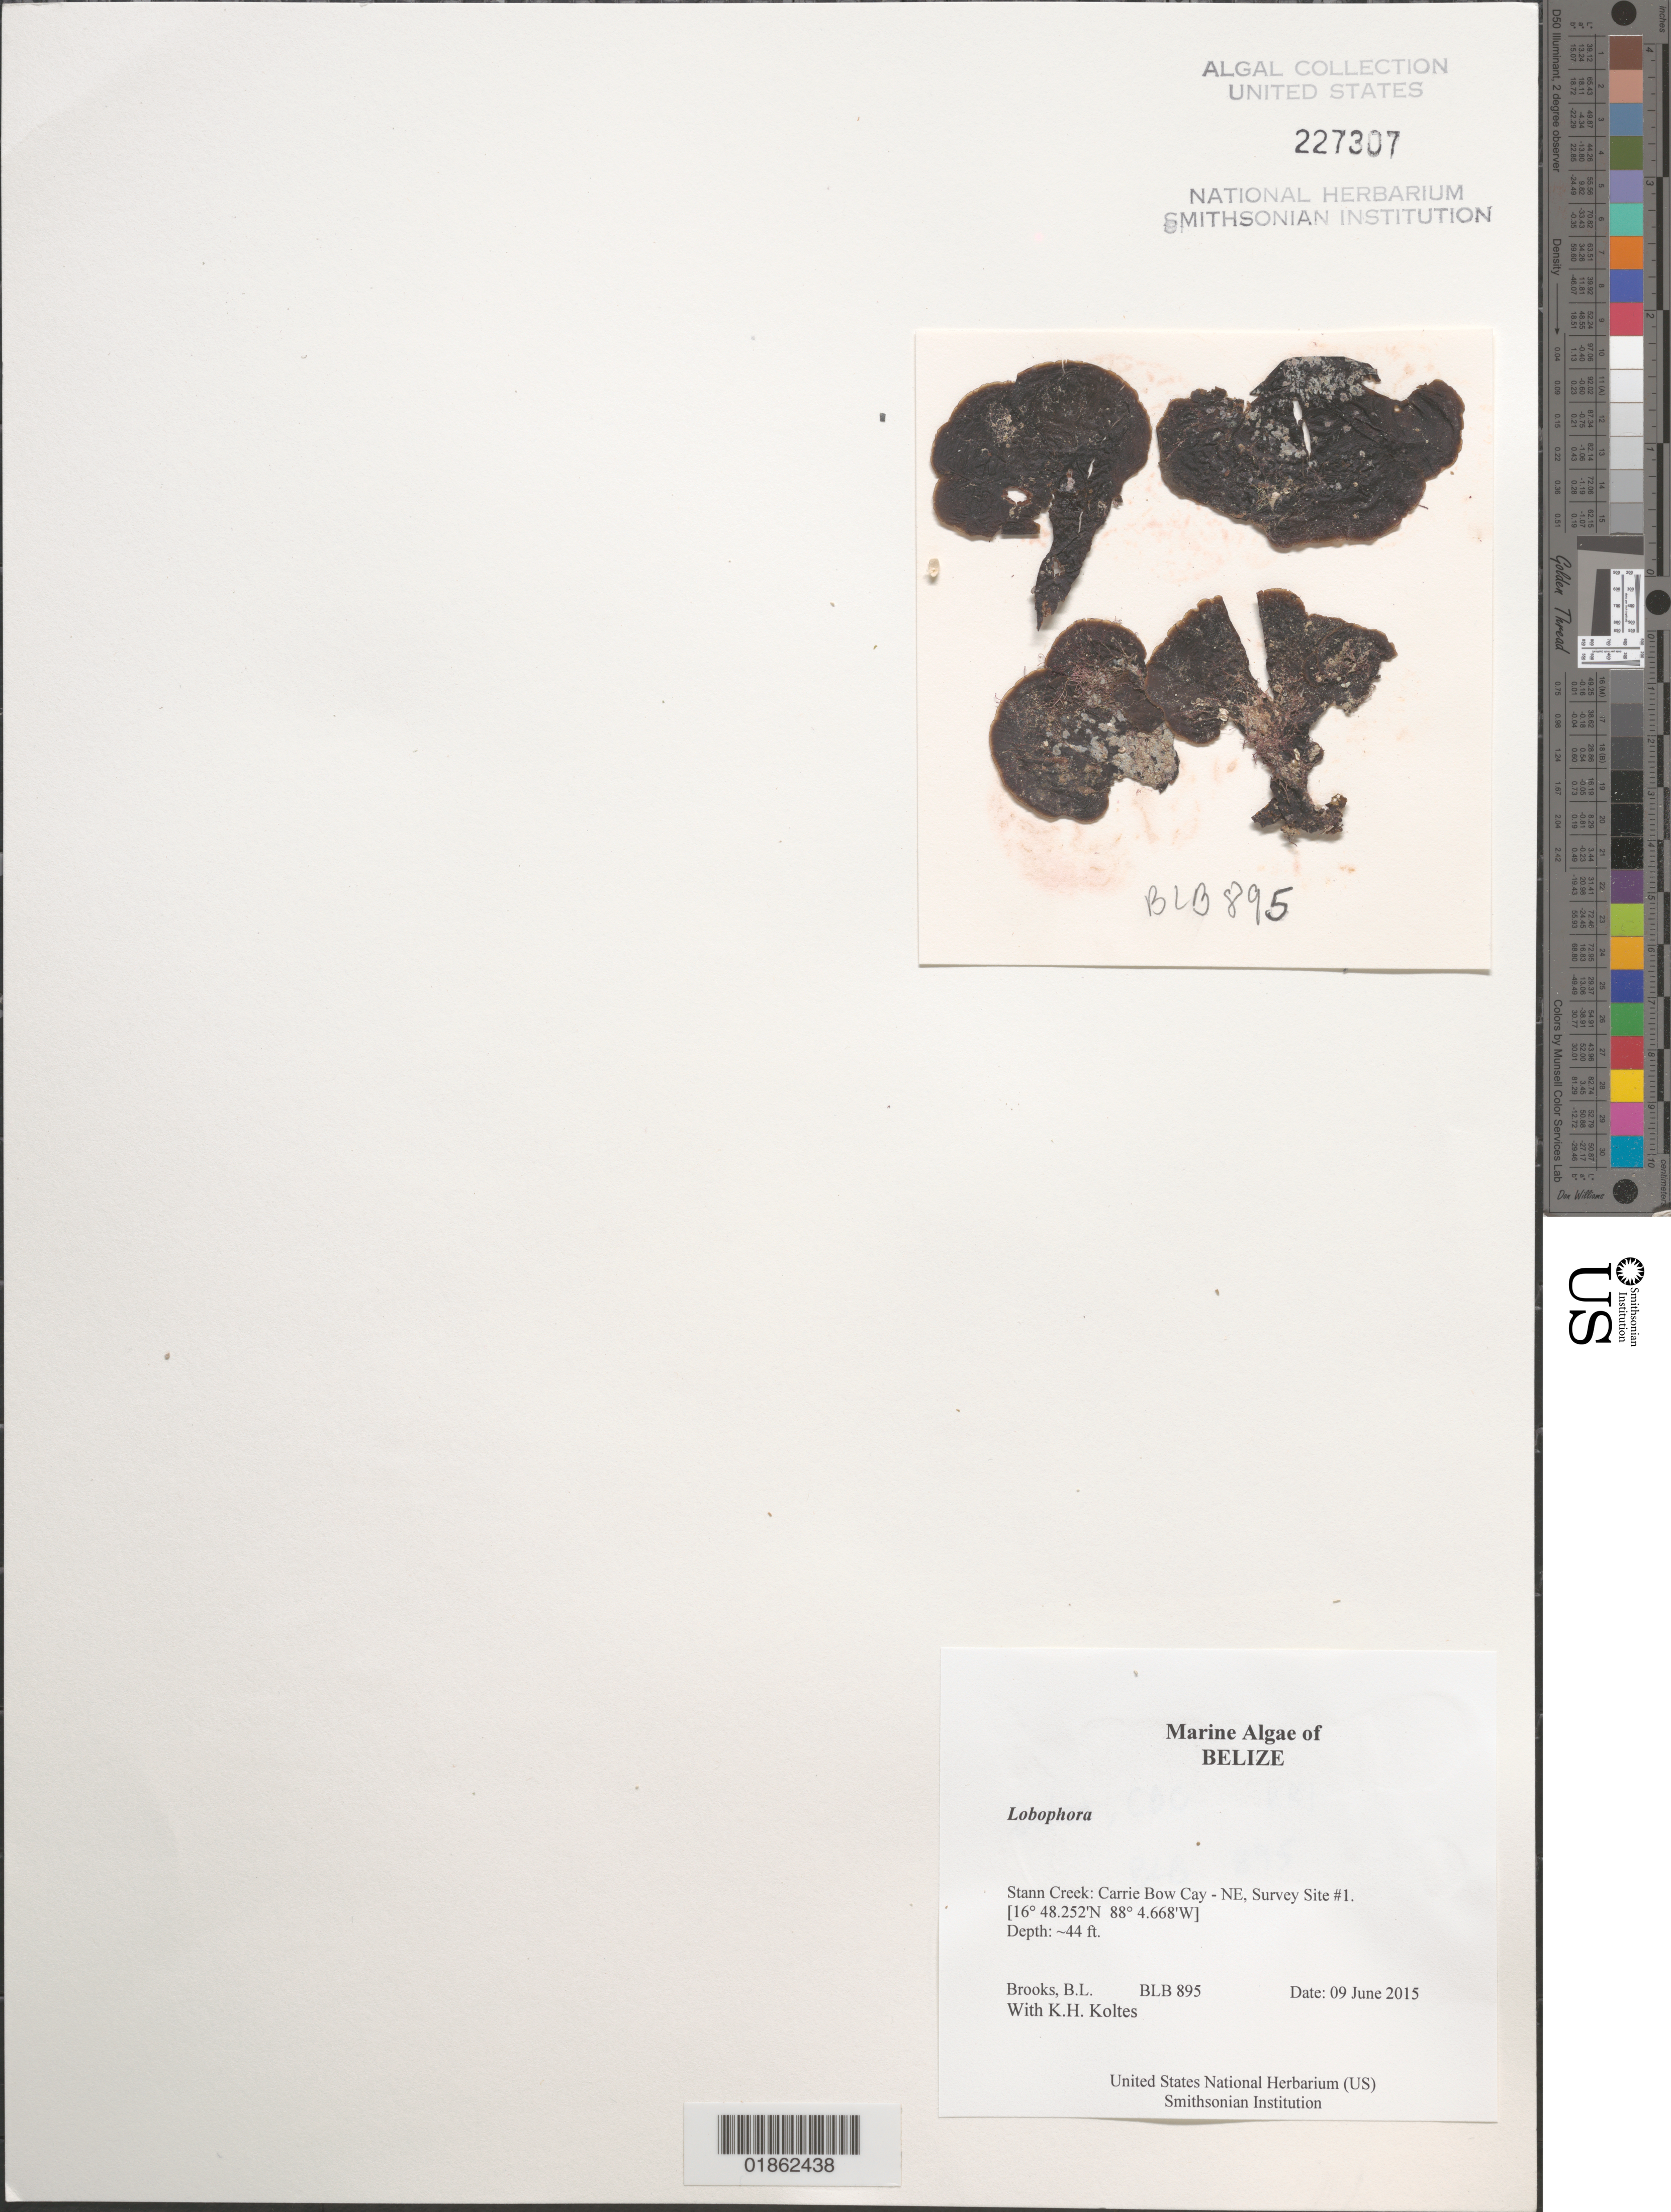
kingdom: Chromista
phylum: Ochrophyta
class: Phaeophyceae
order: Dictyotales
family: Dictyotaceae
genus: Lobophora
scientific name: Lobophora variegata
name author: (J.V.Lamouroux) Womersley & E.C. Oliveira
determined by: Brooks, B. L., (BOT), Smithsonian Institution - National Museum of Natural History (UNITED STATES)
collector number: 895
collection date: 2015-06-09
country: Belize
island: Carrie Bow Cay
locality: North transect survey site. Carrie Bow Cay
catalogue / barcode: US 227307